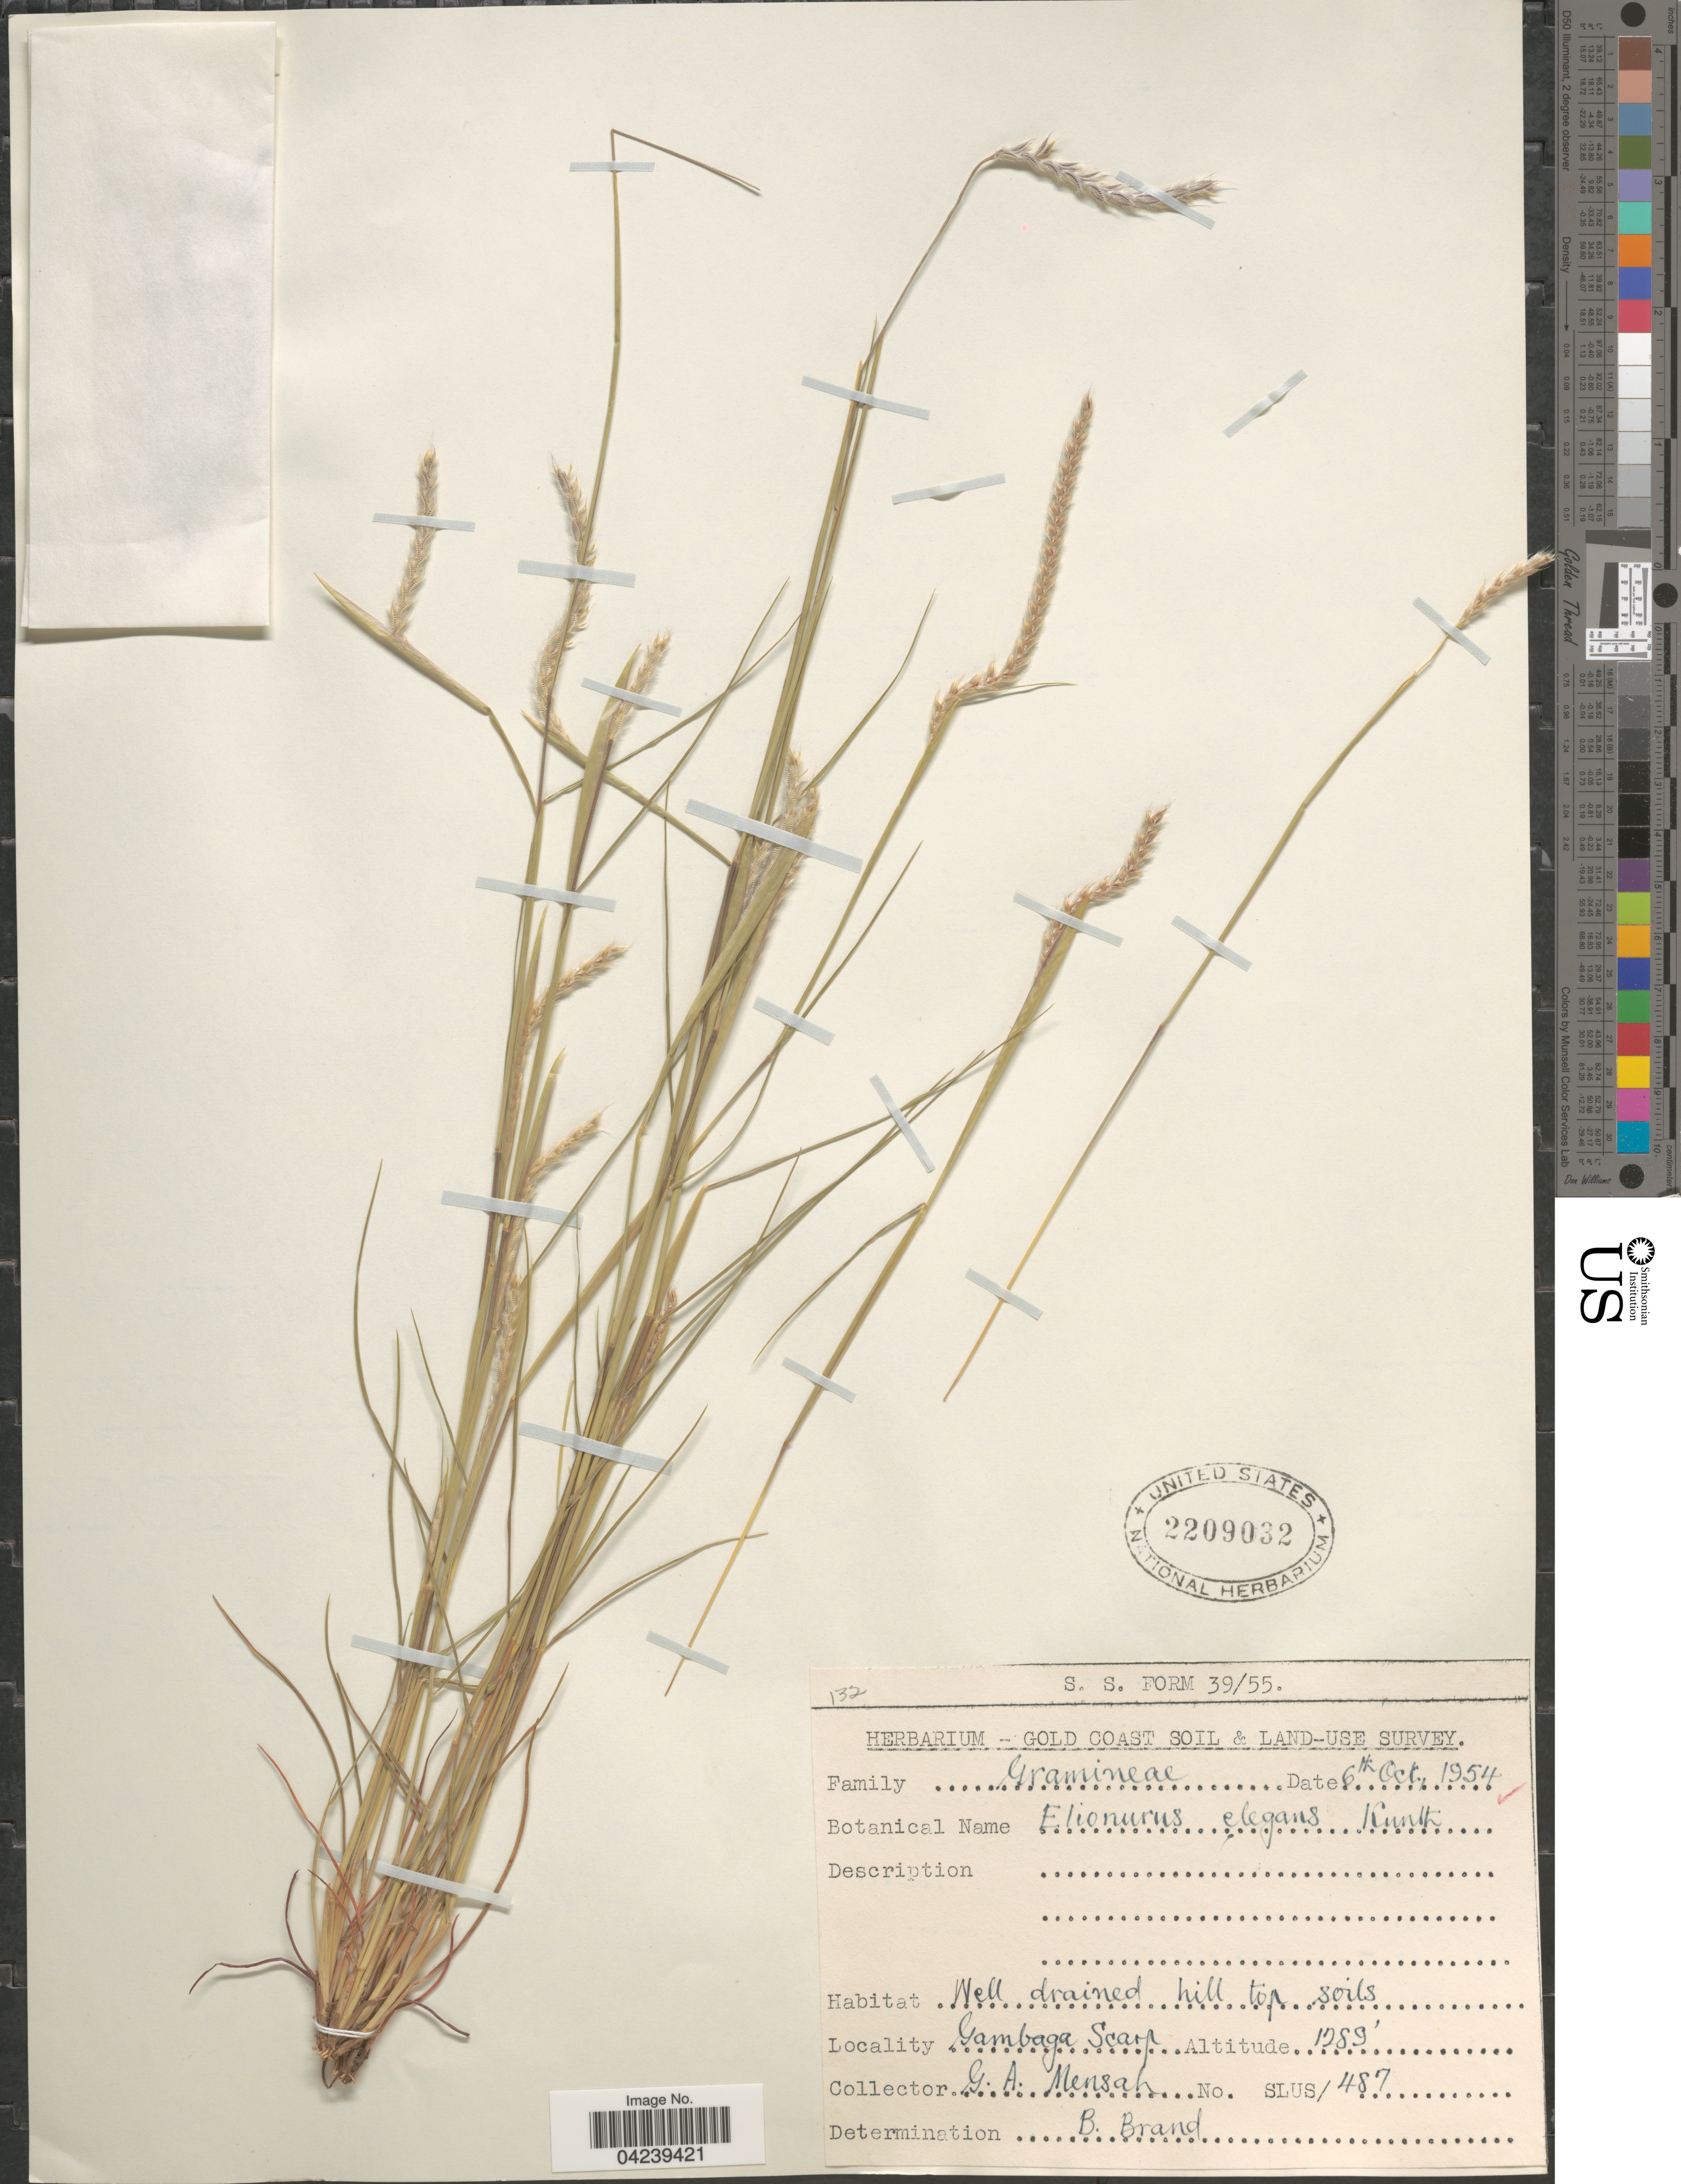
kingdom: Plantae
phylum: Tracheophyta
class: Liliopsida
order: Poales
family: Poaceae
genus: Elionurus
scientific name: Elionurus elegans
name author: Kunth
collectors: G. Mensah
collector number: SLUS/487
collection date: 1954-10-06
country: Ghana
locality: Gold Coast Soil & Land-Use Survey. Gambaga Scarp.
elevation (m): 393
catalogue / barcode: US 2209032